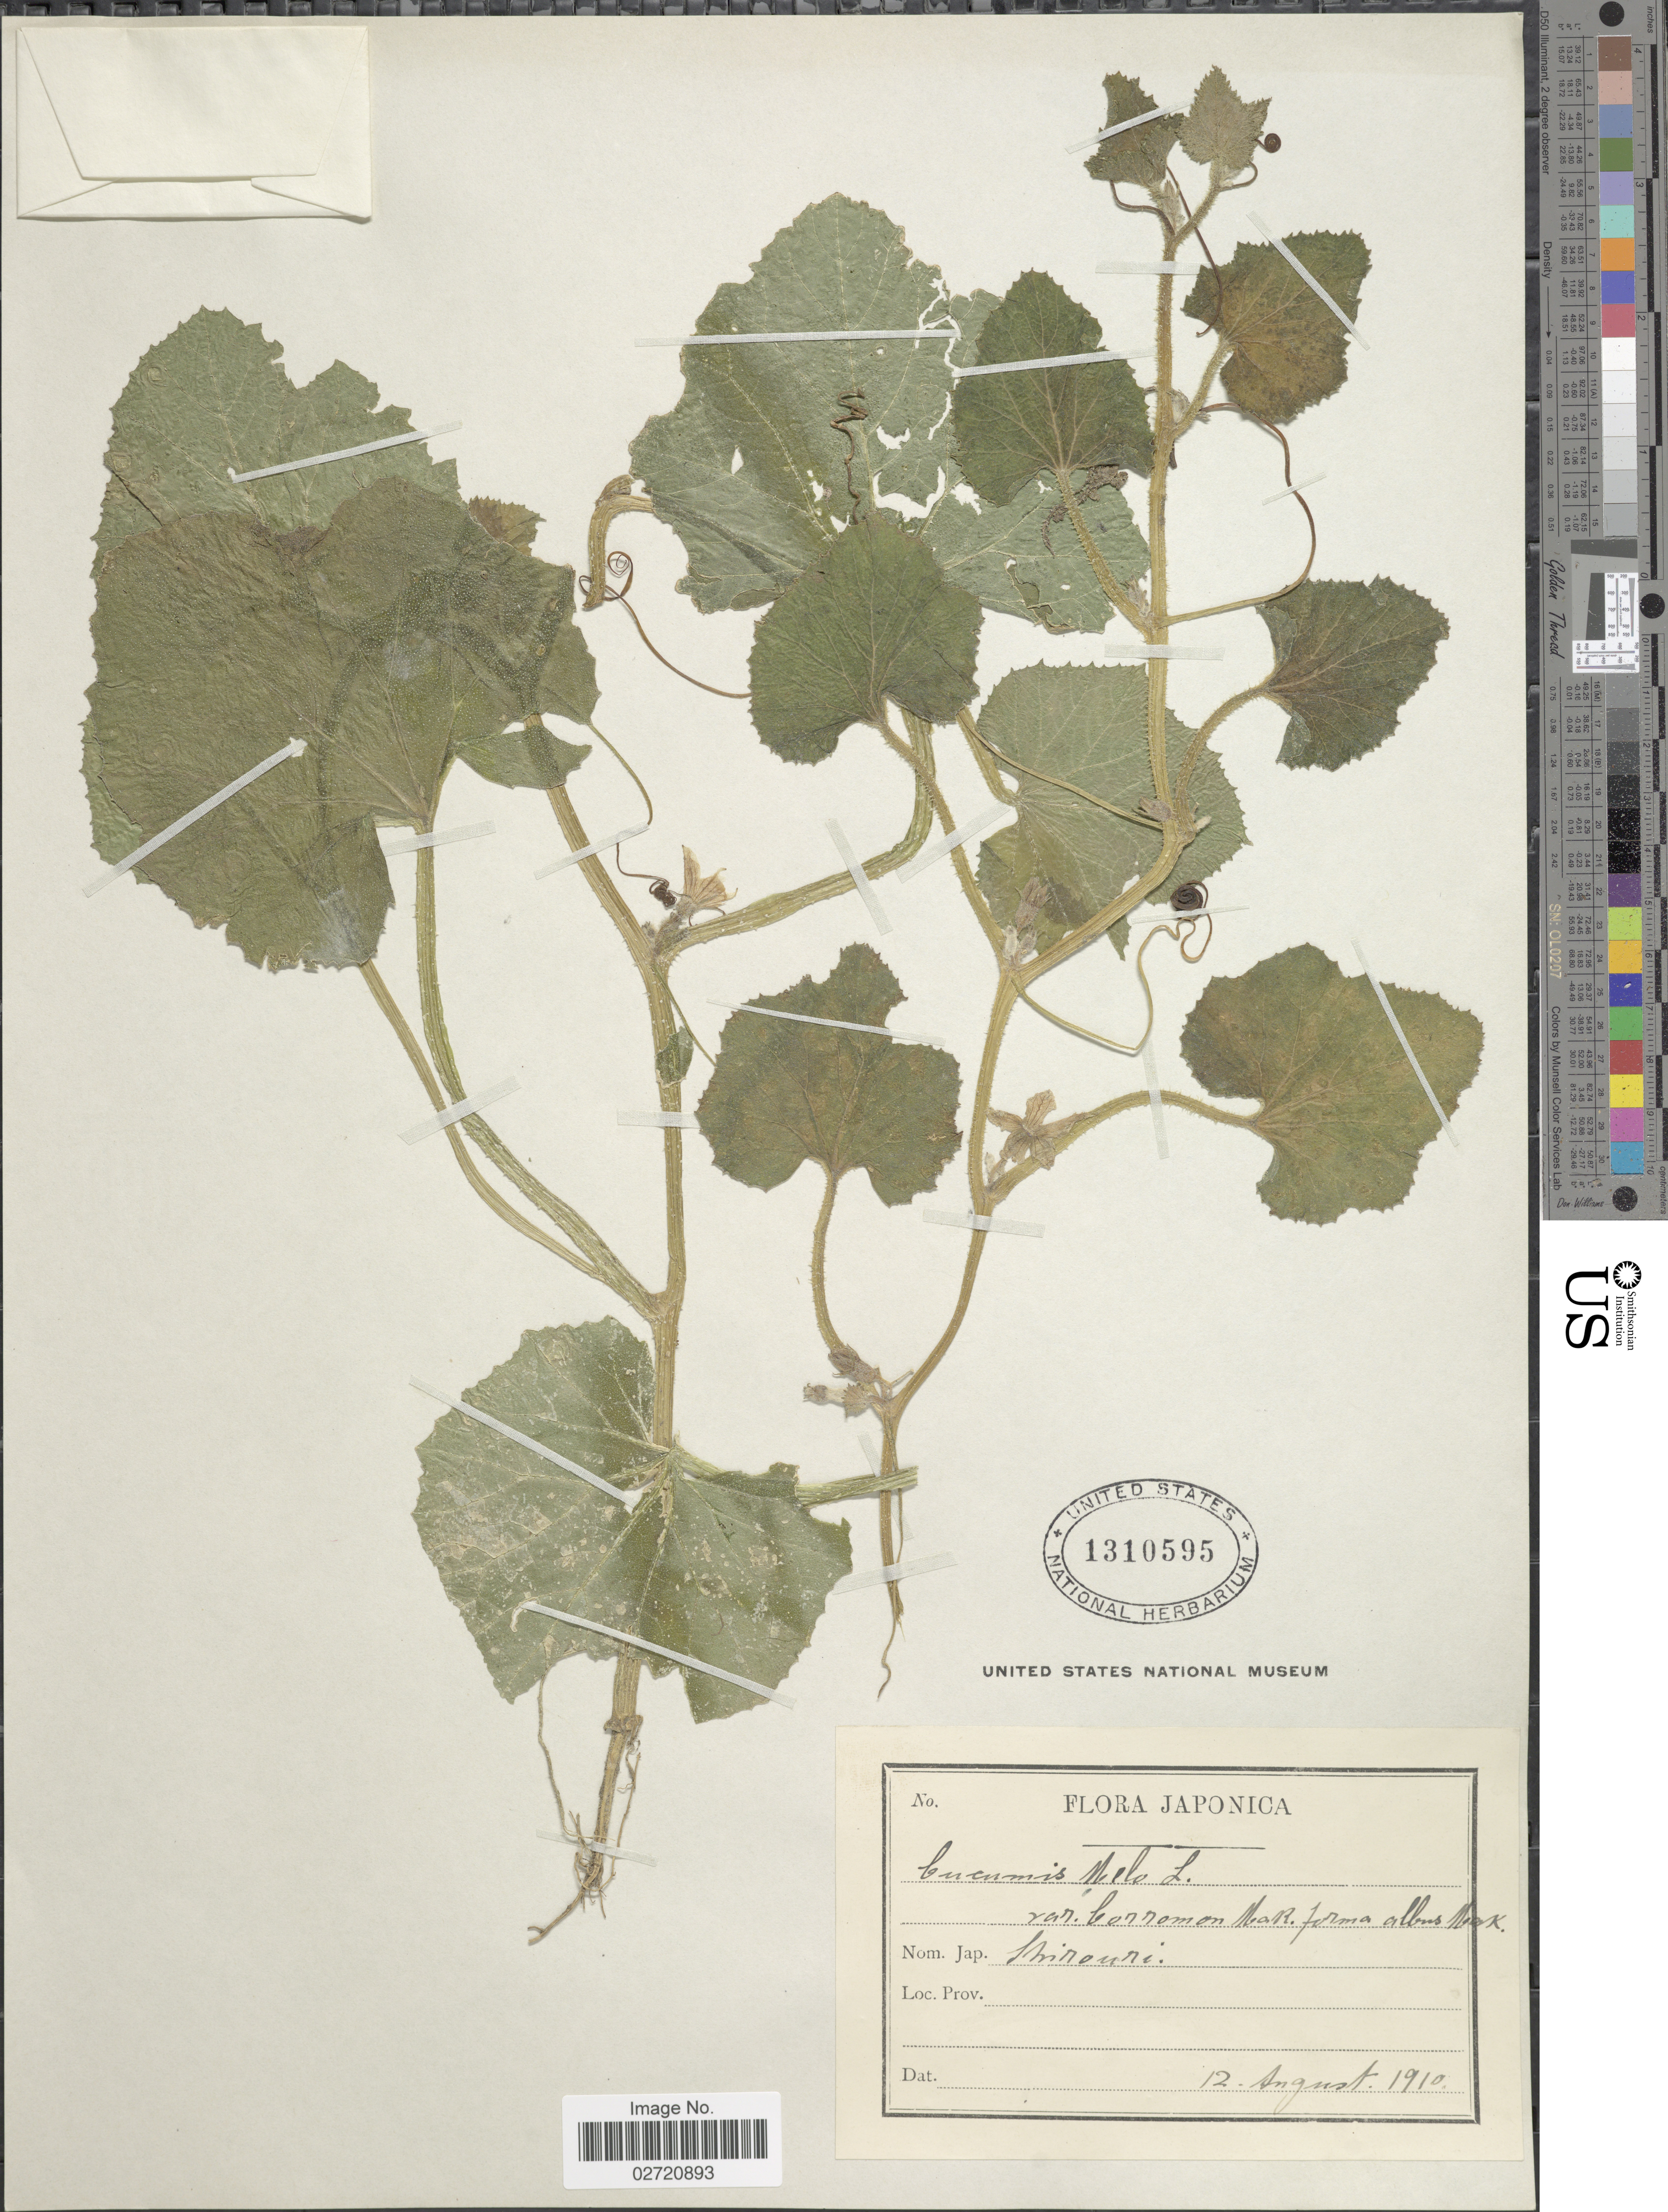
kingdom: Plantae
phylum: Tracheophyta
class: Magnoliopsida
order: Cucurbitales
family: Cucurbitaceae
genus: Cucumis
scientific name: Cucumis melo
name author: L.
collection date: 1910-08-12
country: Japan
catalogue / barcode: US 1310595